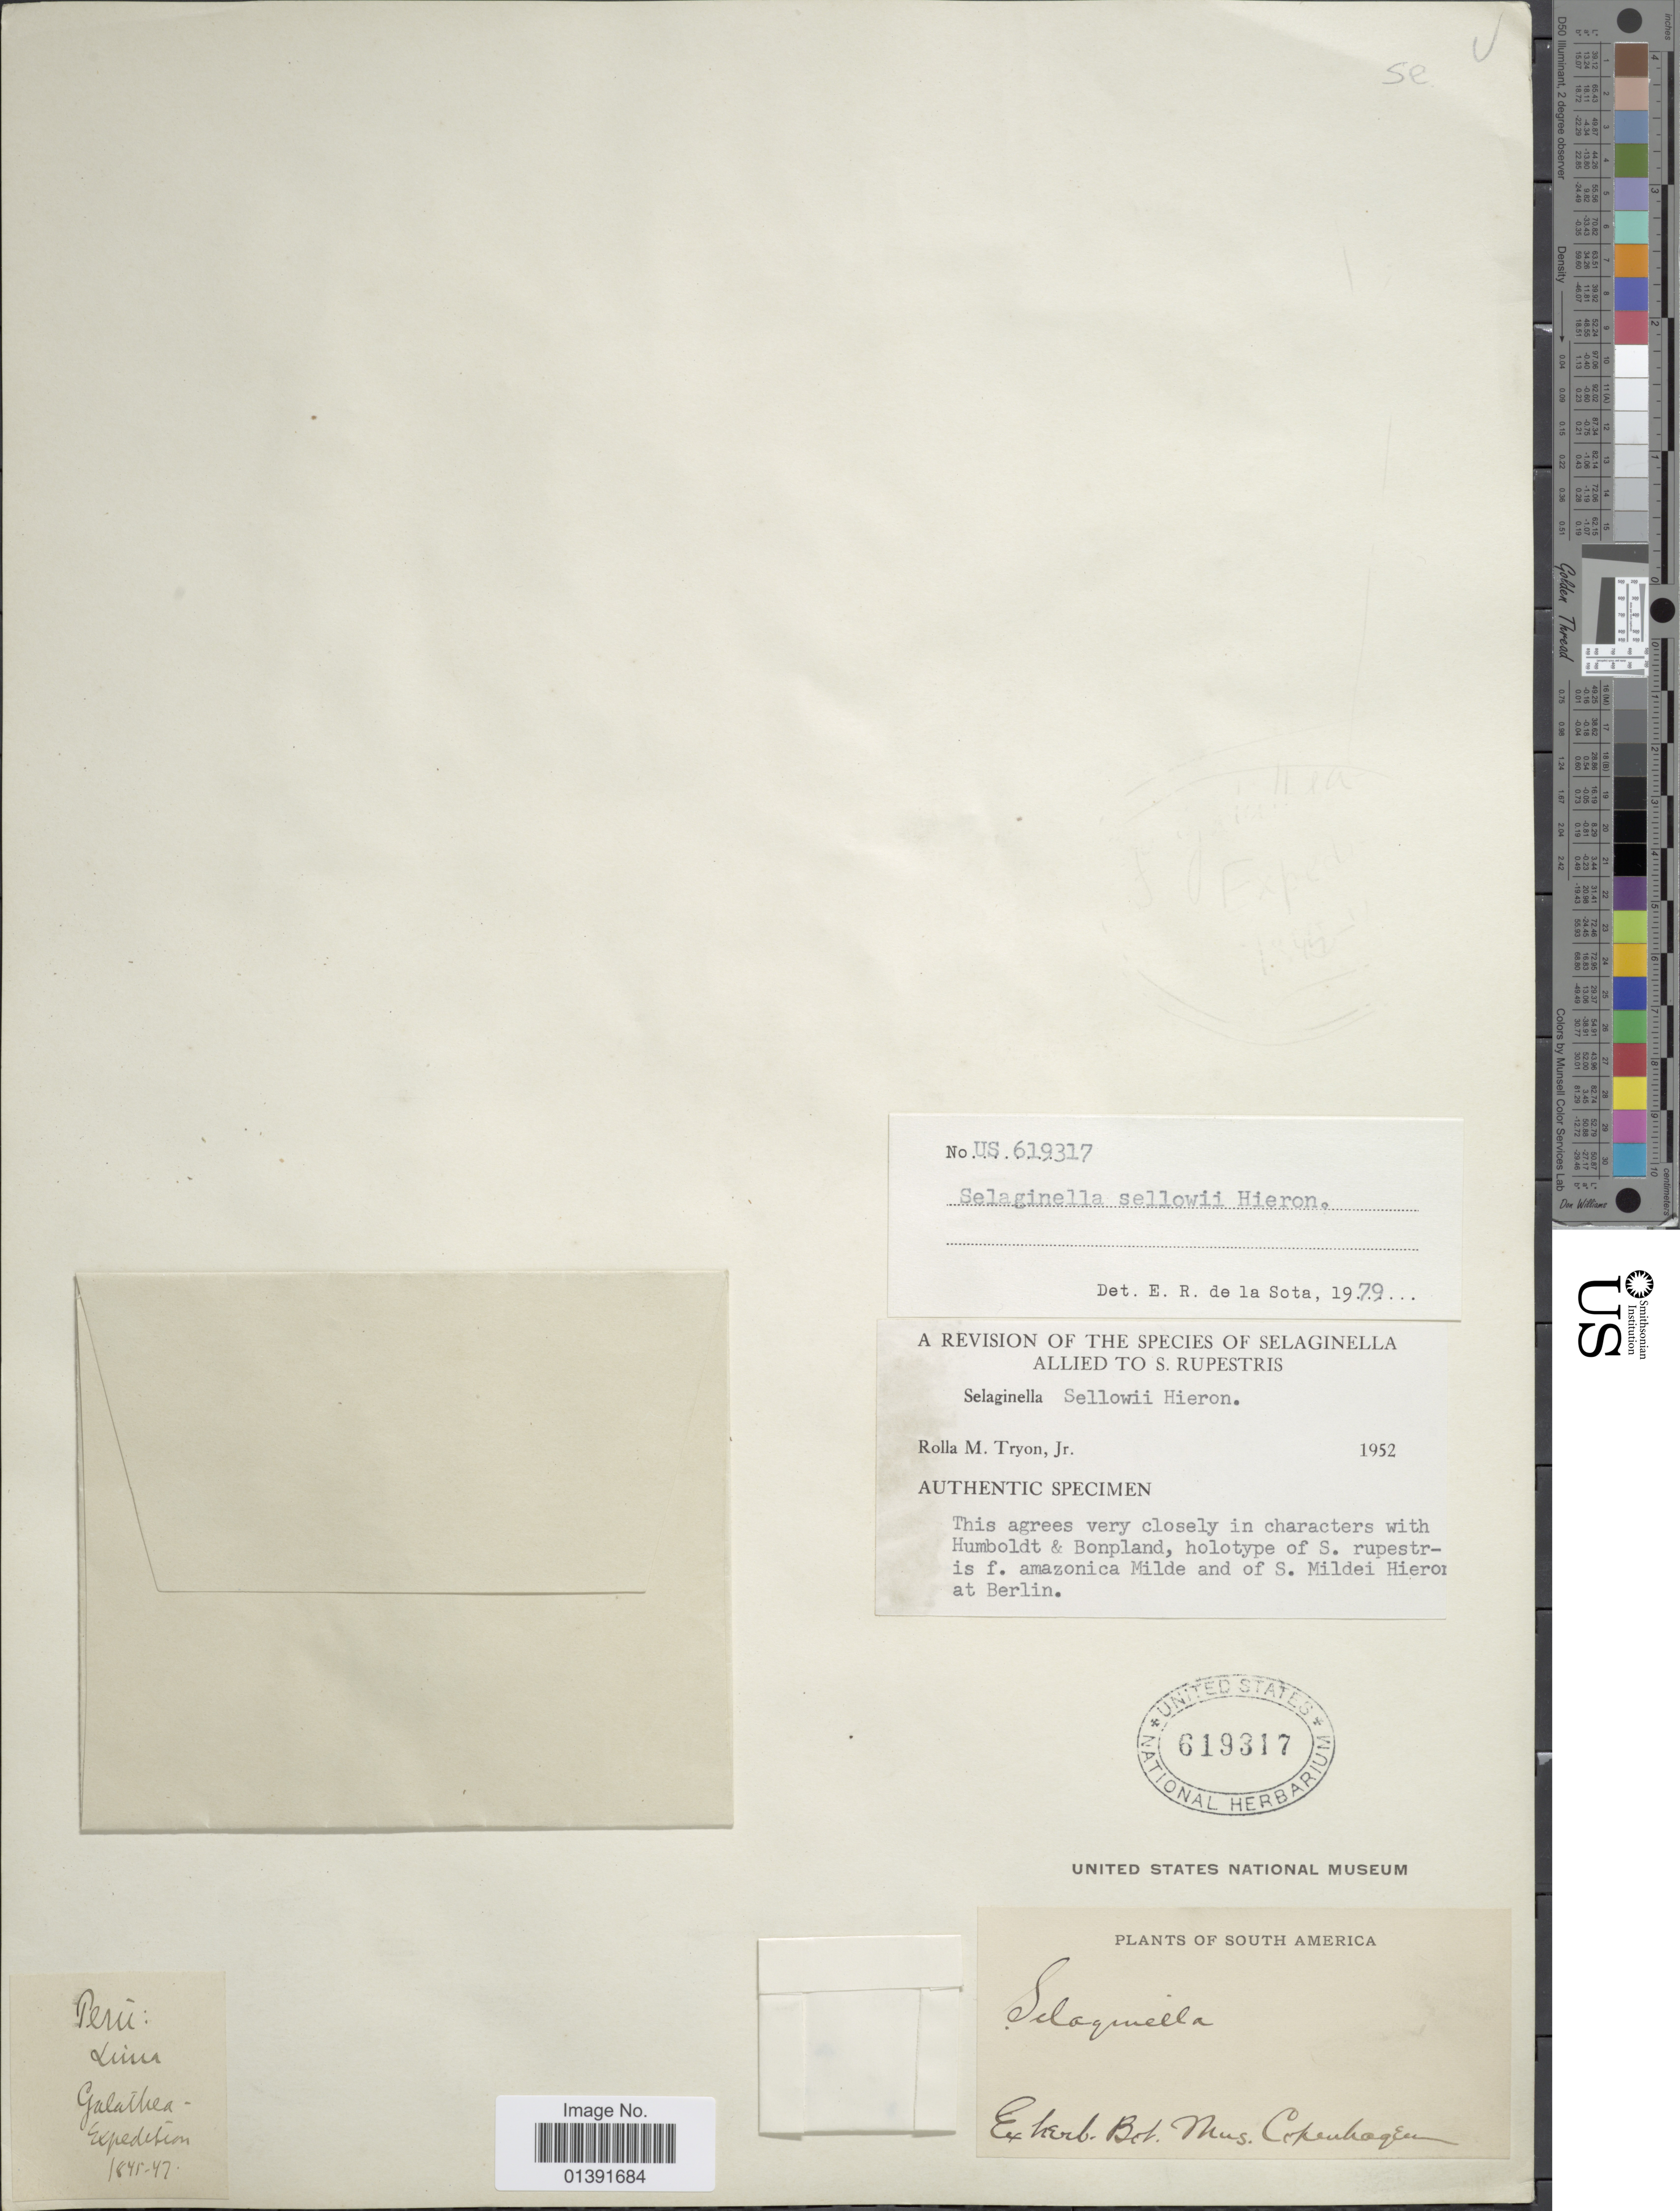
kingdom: Plantae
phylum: Tracheophyta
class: Lycopodiopsida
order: Selaginellales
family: Selaginellaceae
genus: Selaginella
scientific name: Selaginella sellowii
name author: Hieron.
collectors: ex herb. Bot. Mus. Copenahgen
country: Peru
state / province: Lima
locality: South America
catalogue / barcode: US 619317